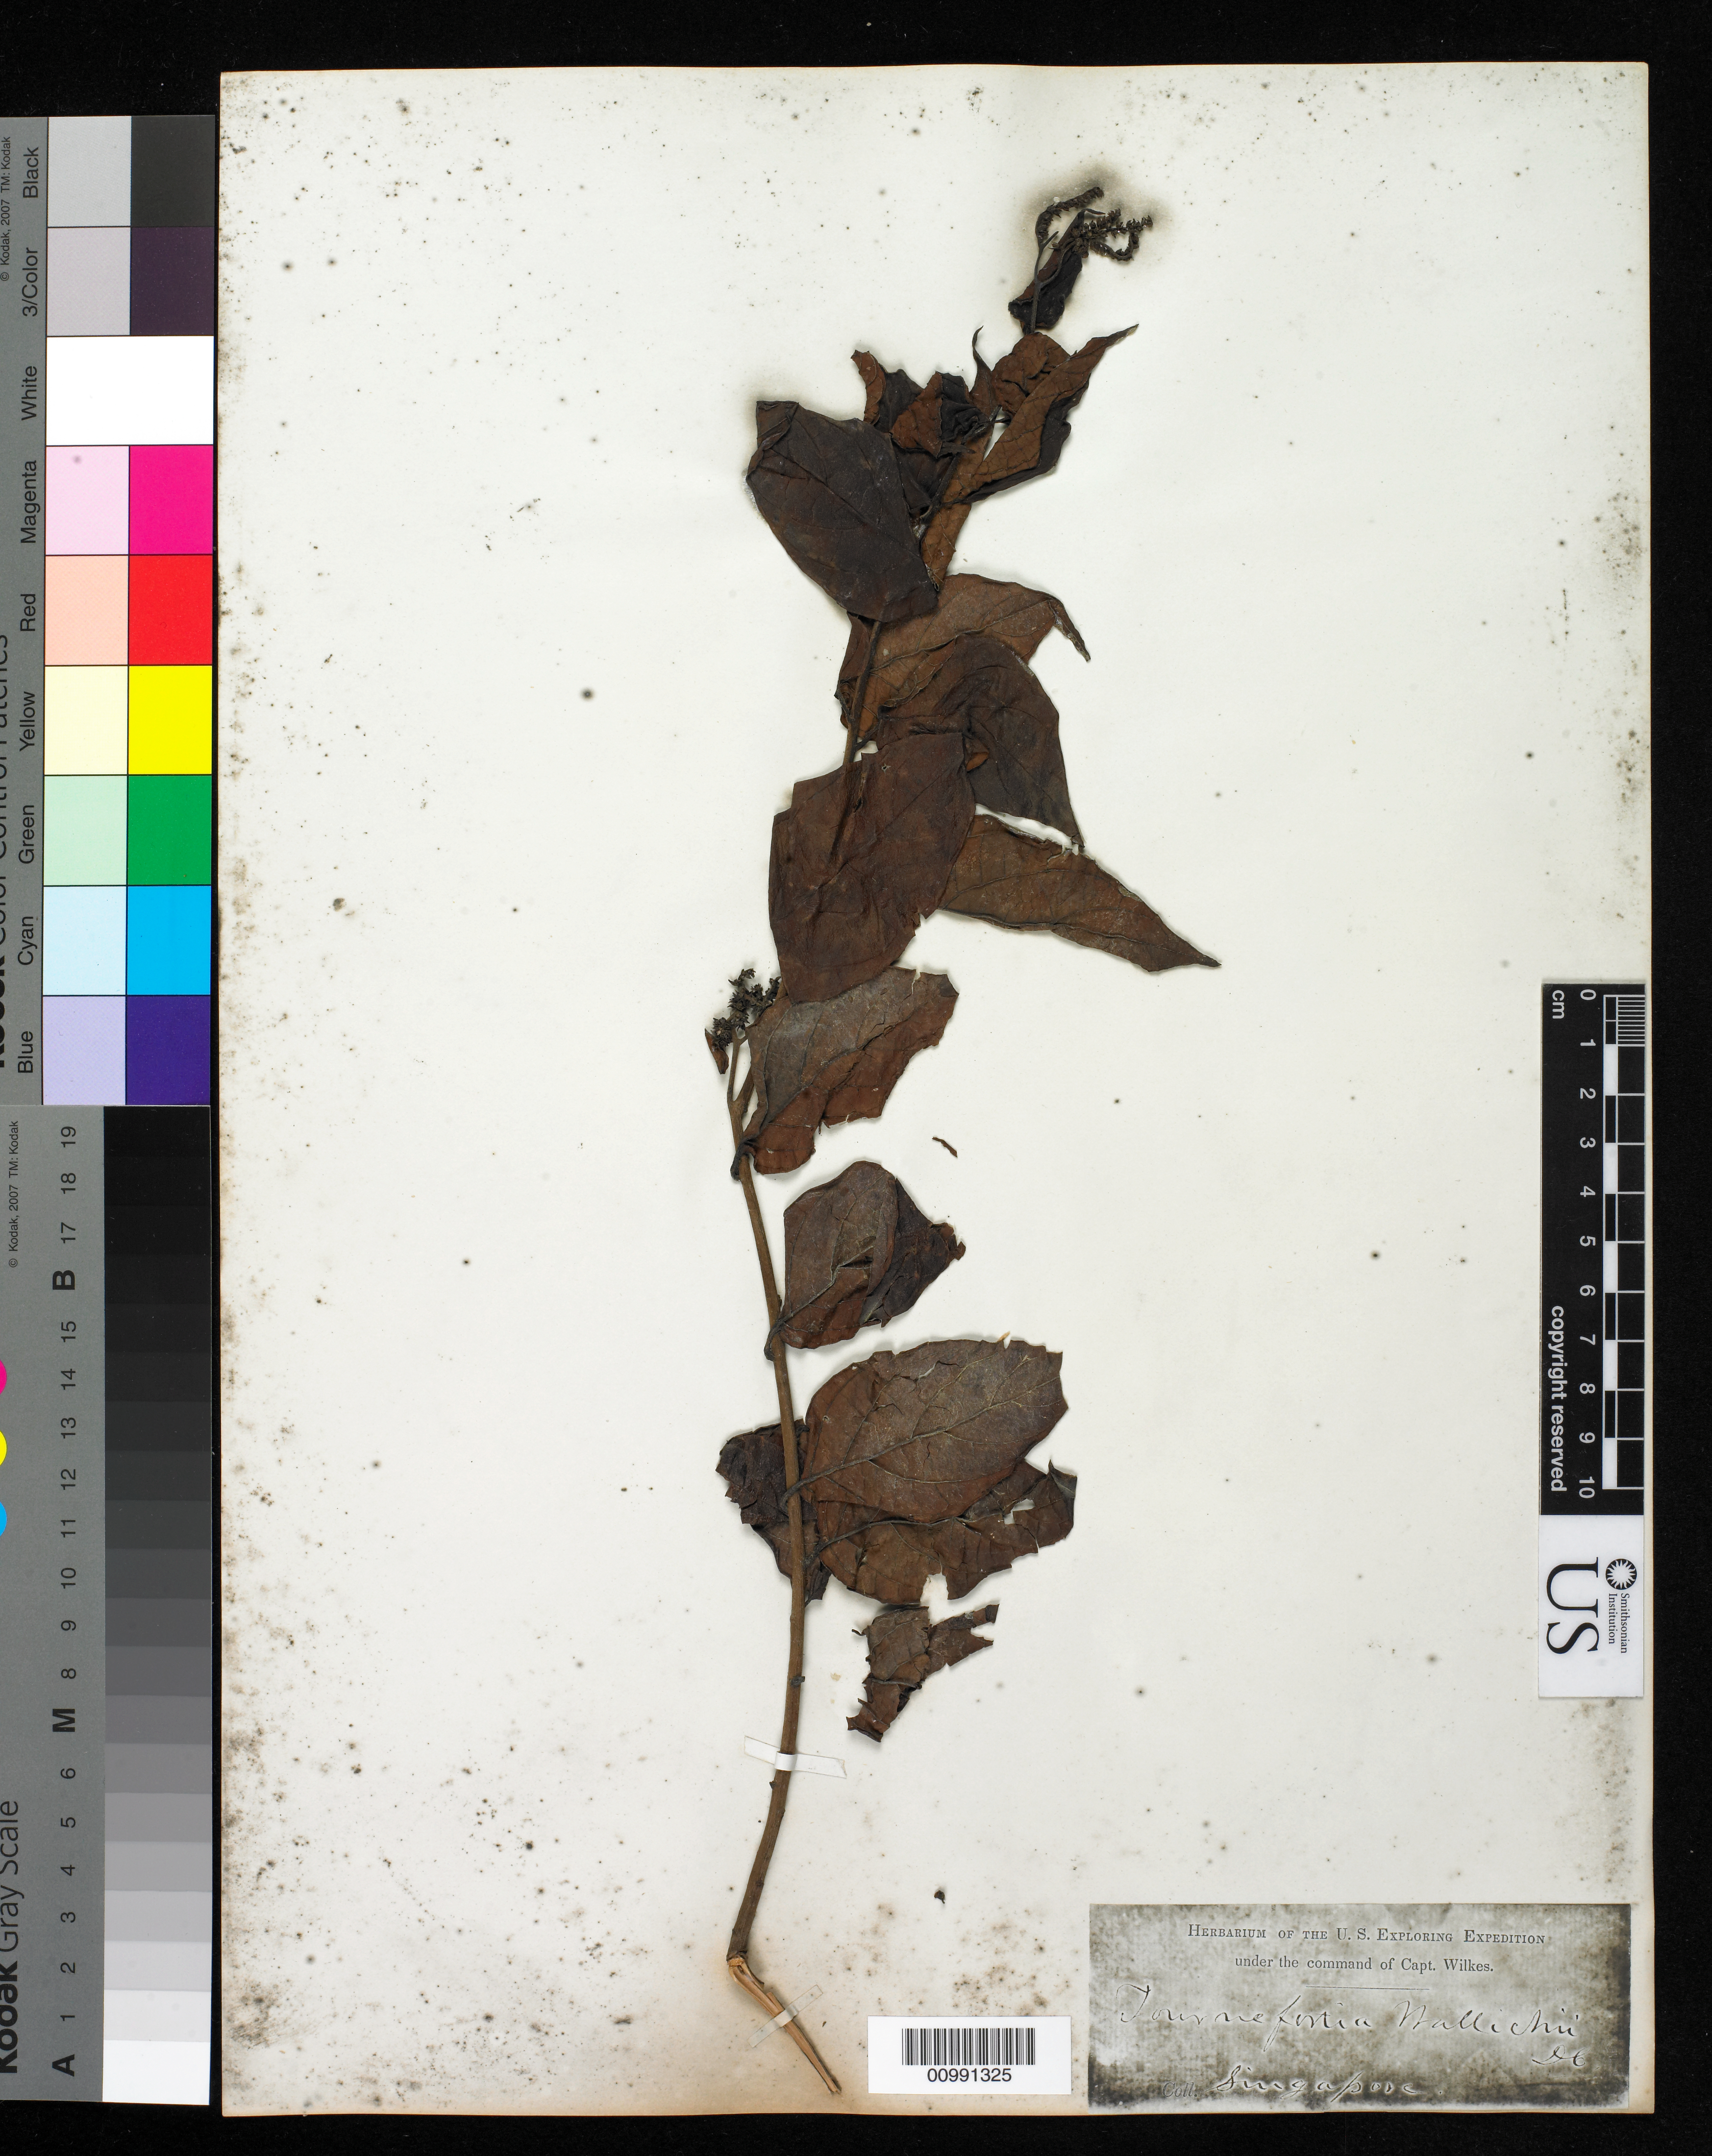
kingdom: Plantae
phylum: Tracheophyta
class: Magnoliopsida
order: Boraginales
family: Heliotropiaceae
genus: Tournefortia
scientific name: Tournefortia wallichii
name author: A. DC. & Thwaites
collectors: Wilkes Explor. Exped.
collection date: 1838/1842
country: Singapore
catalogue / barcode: US 98607